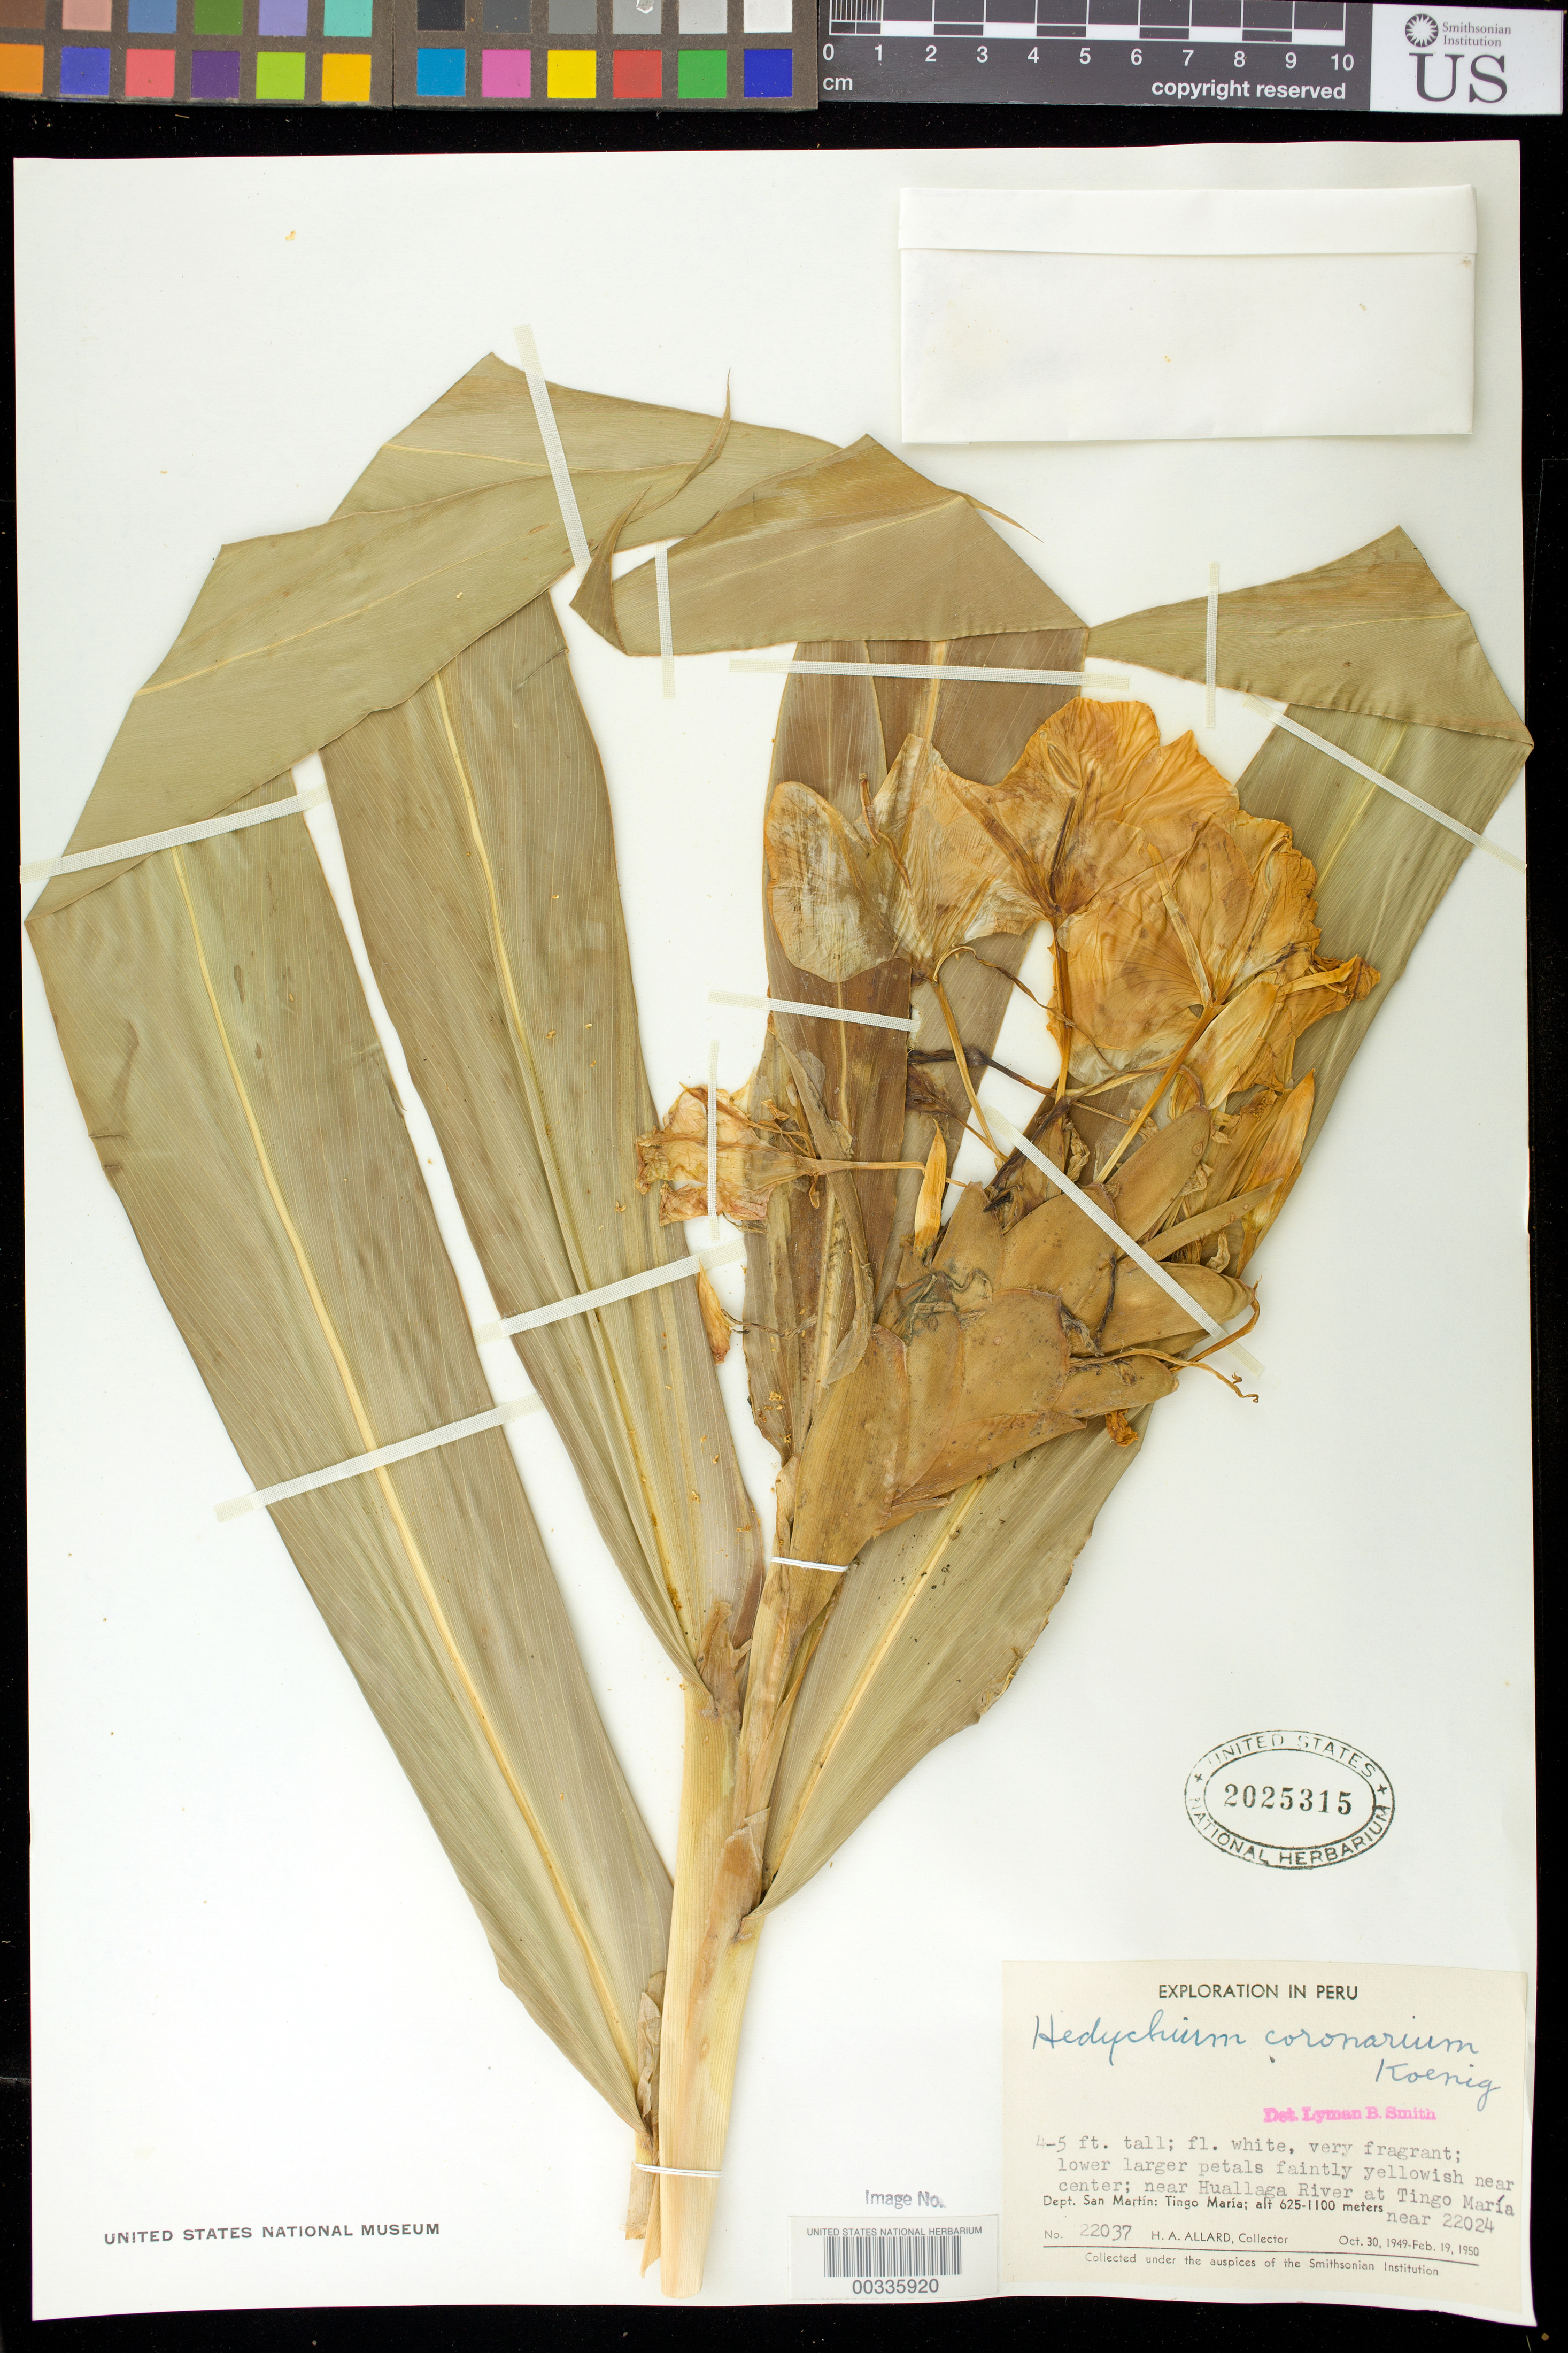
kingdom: Plantae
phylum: Tracheophyta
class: Liliopsida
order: Zingiberales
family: Zingiberaceae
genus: Hedychium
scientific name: Hedychium coronarium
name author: J. Koenig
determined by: Smith, Lyman B., (US), NMNH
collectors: H. A. Allard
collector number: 22037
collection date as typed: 30 Oct 1949 to 19 Feb 1950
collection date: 1949-10-30/1950-02-19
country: Peru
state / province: San Martín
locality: Tingo maria, near huallaga river at tingo maria, near haa #22024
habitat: near river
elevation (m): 625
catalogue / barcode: US 2025315